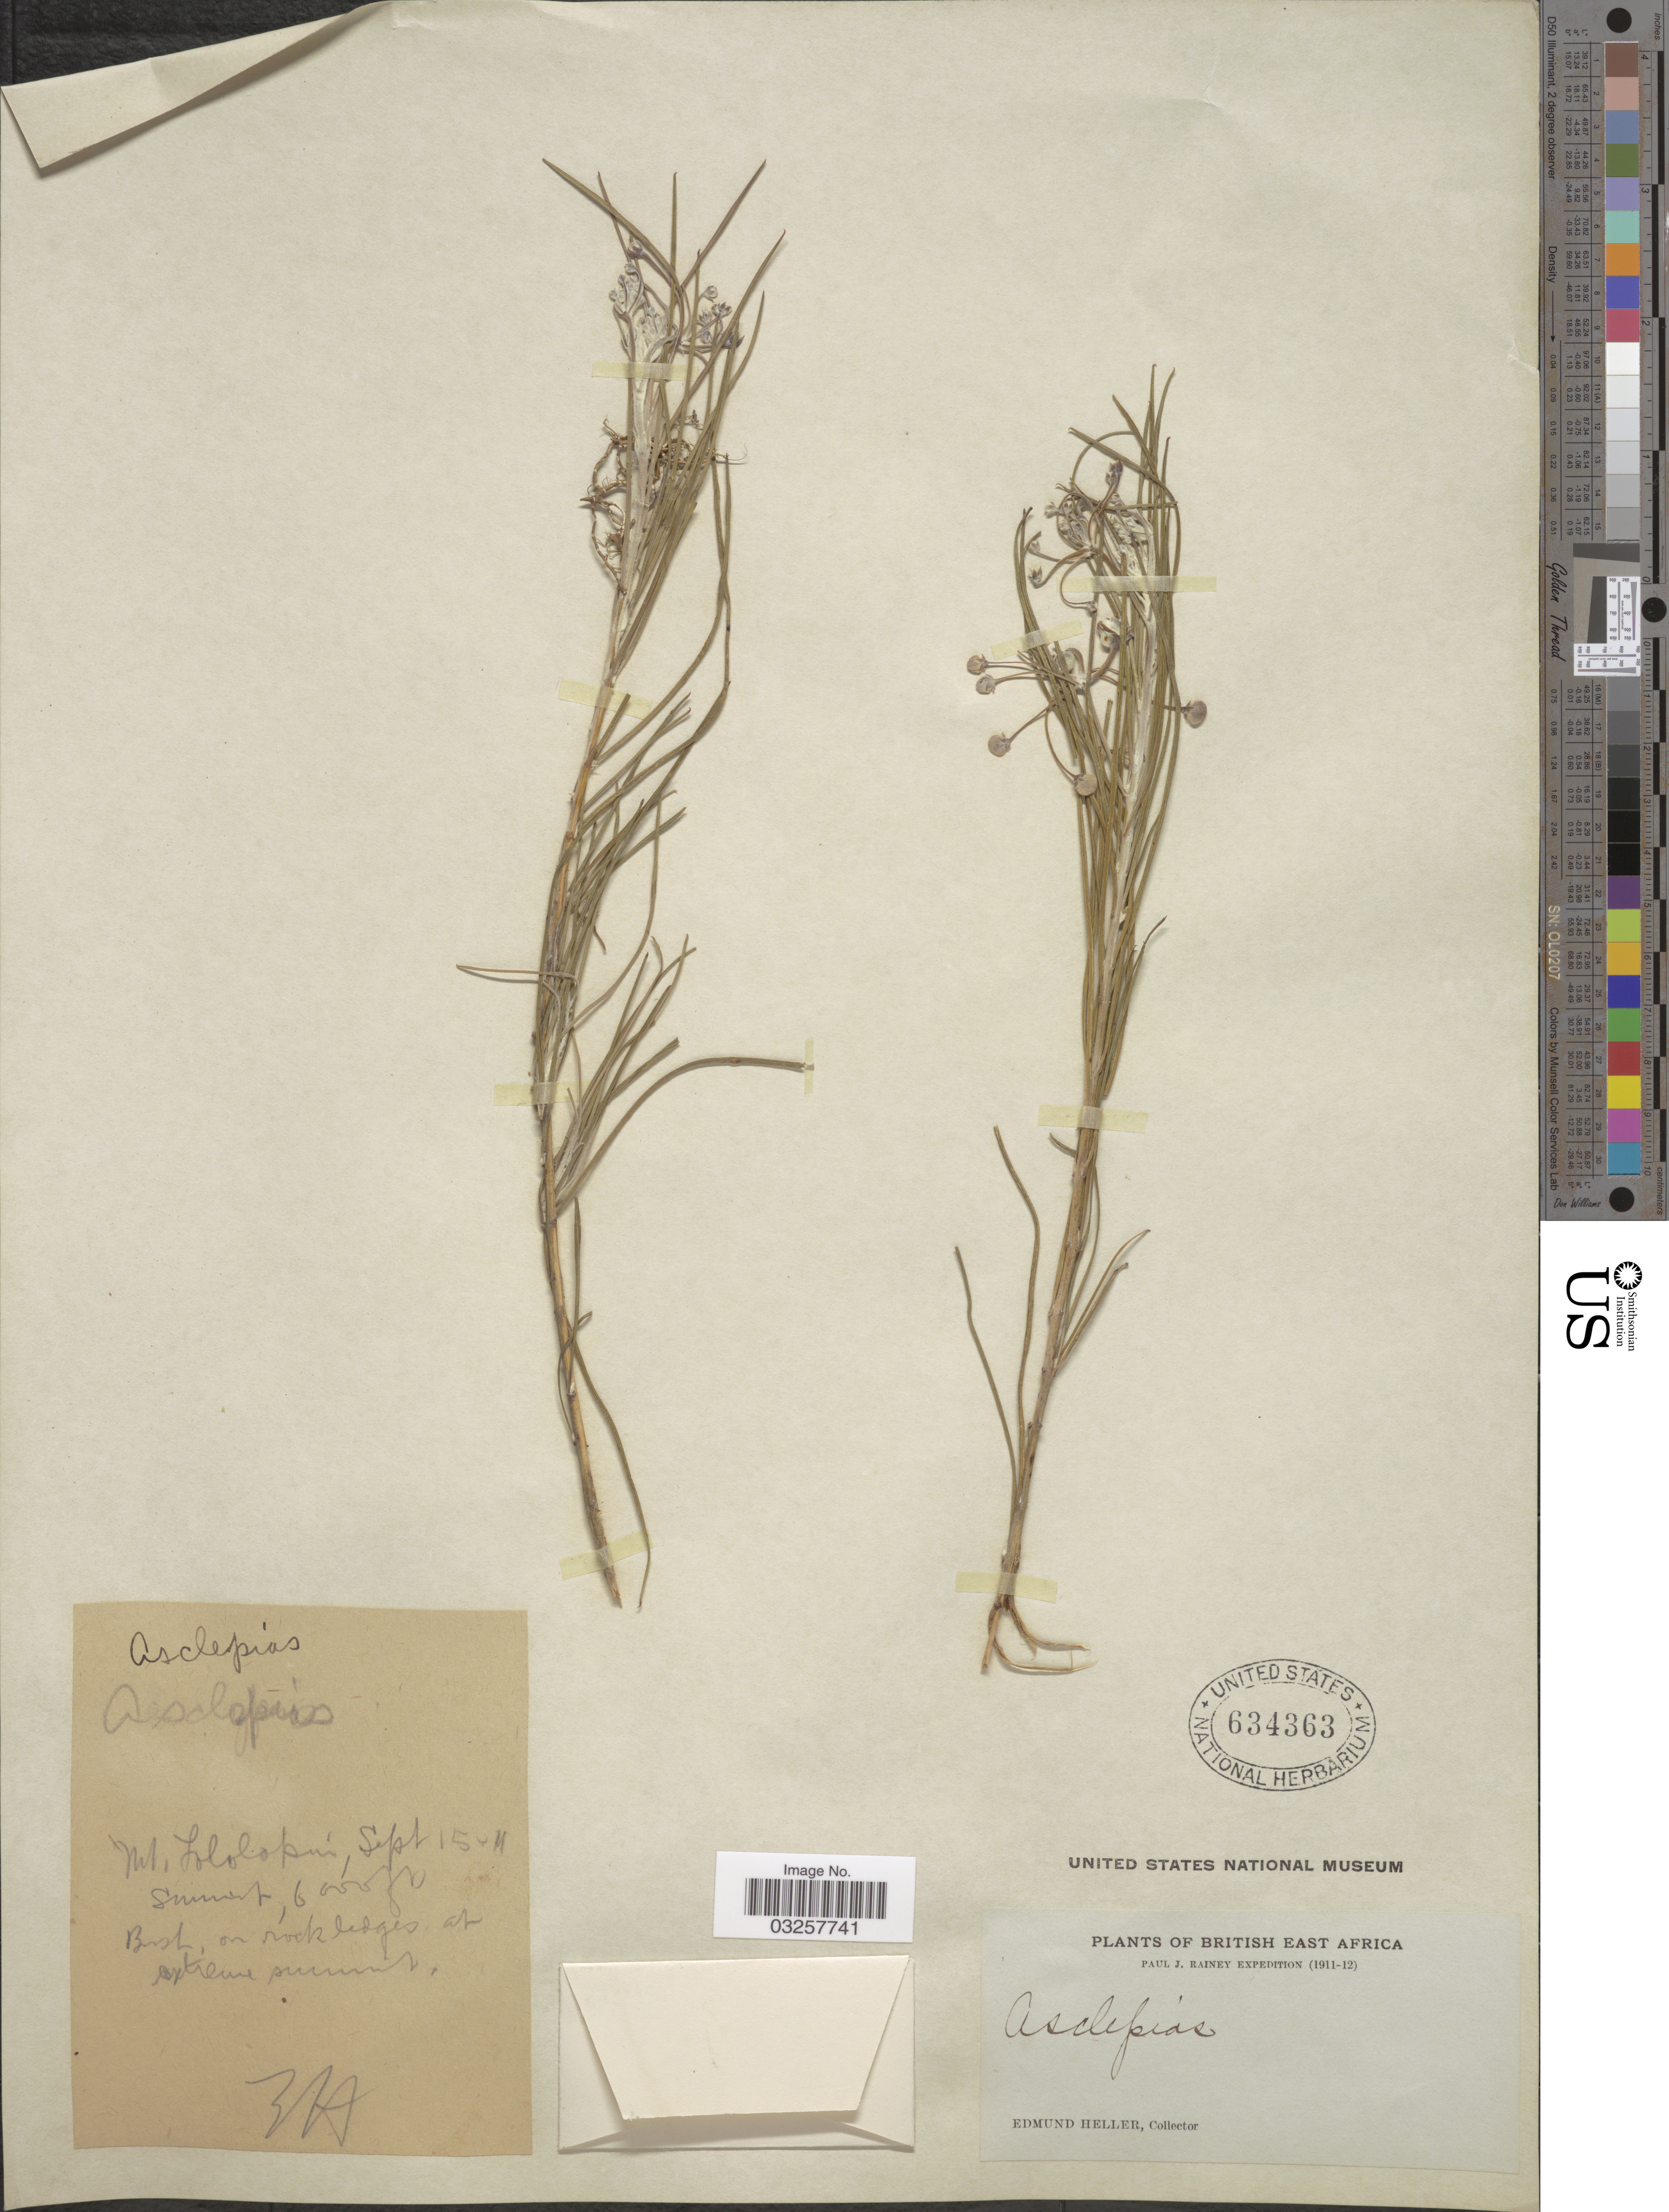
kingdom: Plantae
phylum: Tracheophyta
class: Magnoliopsida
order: Gentianales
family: Apocynaceae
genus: Asclepias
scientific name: Asclepias sp.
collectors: E. Heller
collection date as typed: Transcribed d/m/y: /9/15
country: Kenya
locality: British East Africa. Mt. Lololopin [interpreted].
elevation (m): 1829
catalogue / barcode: US 634363